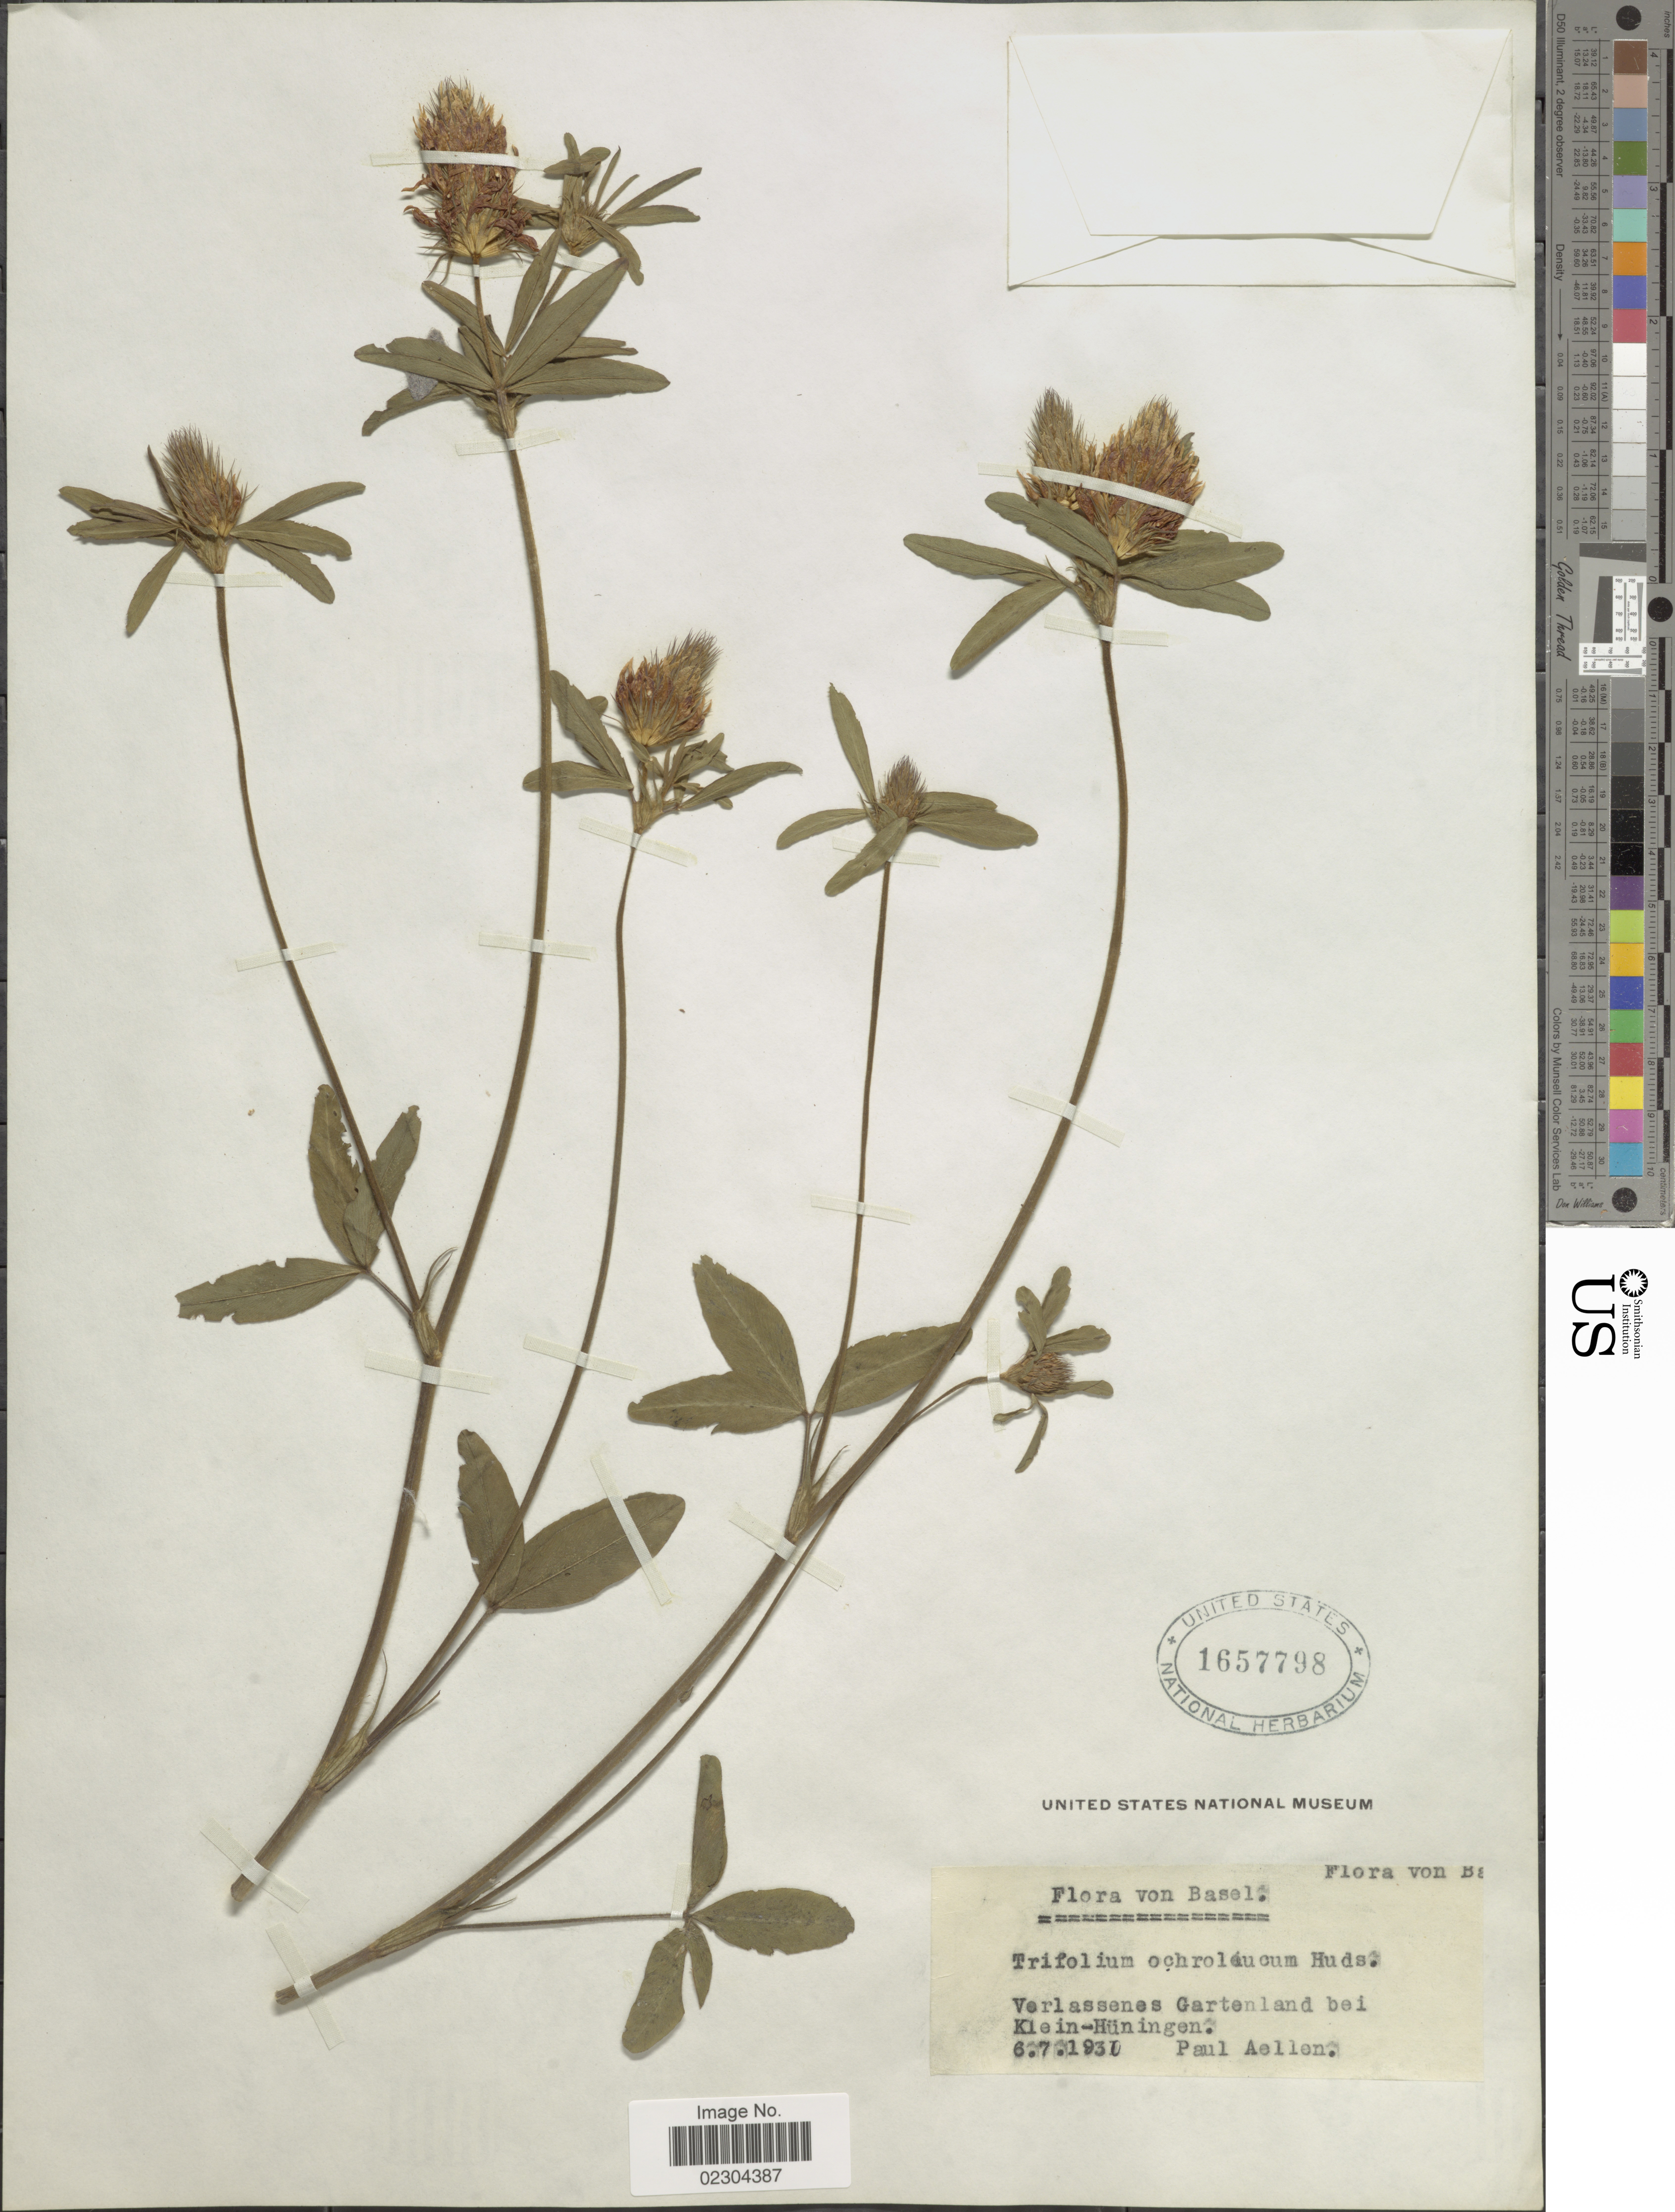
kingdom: Plantae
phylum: Tracheophyta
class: Magnoliopsida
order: Fabales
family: Fabaceae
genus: Trifolium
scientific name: Trifolium ochroleucon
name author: Huds.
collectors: P. Aellen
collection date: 1930-07-06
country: Switzerland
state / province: Basel-Stadt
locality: Basel, Verlassenes Gartenland bei Klein-Huningen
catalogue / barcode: US 1657798